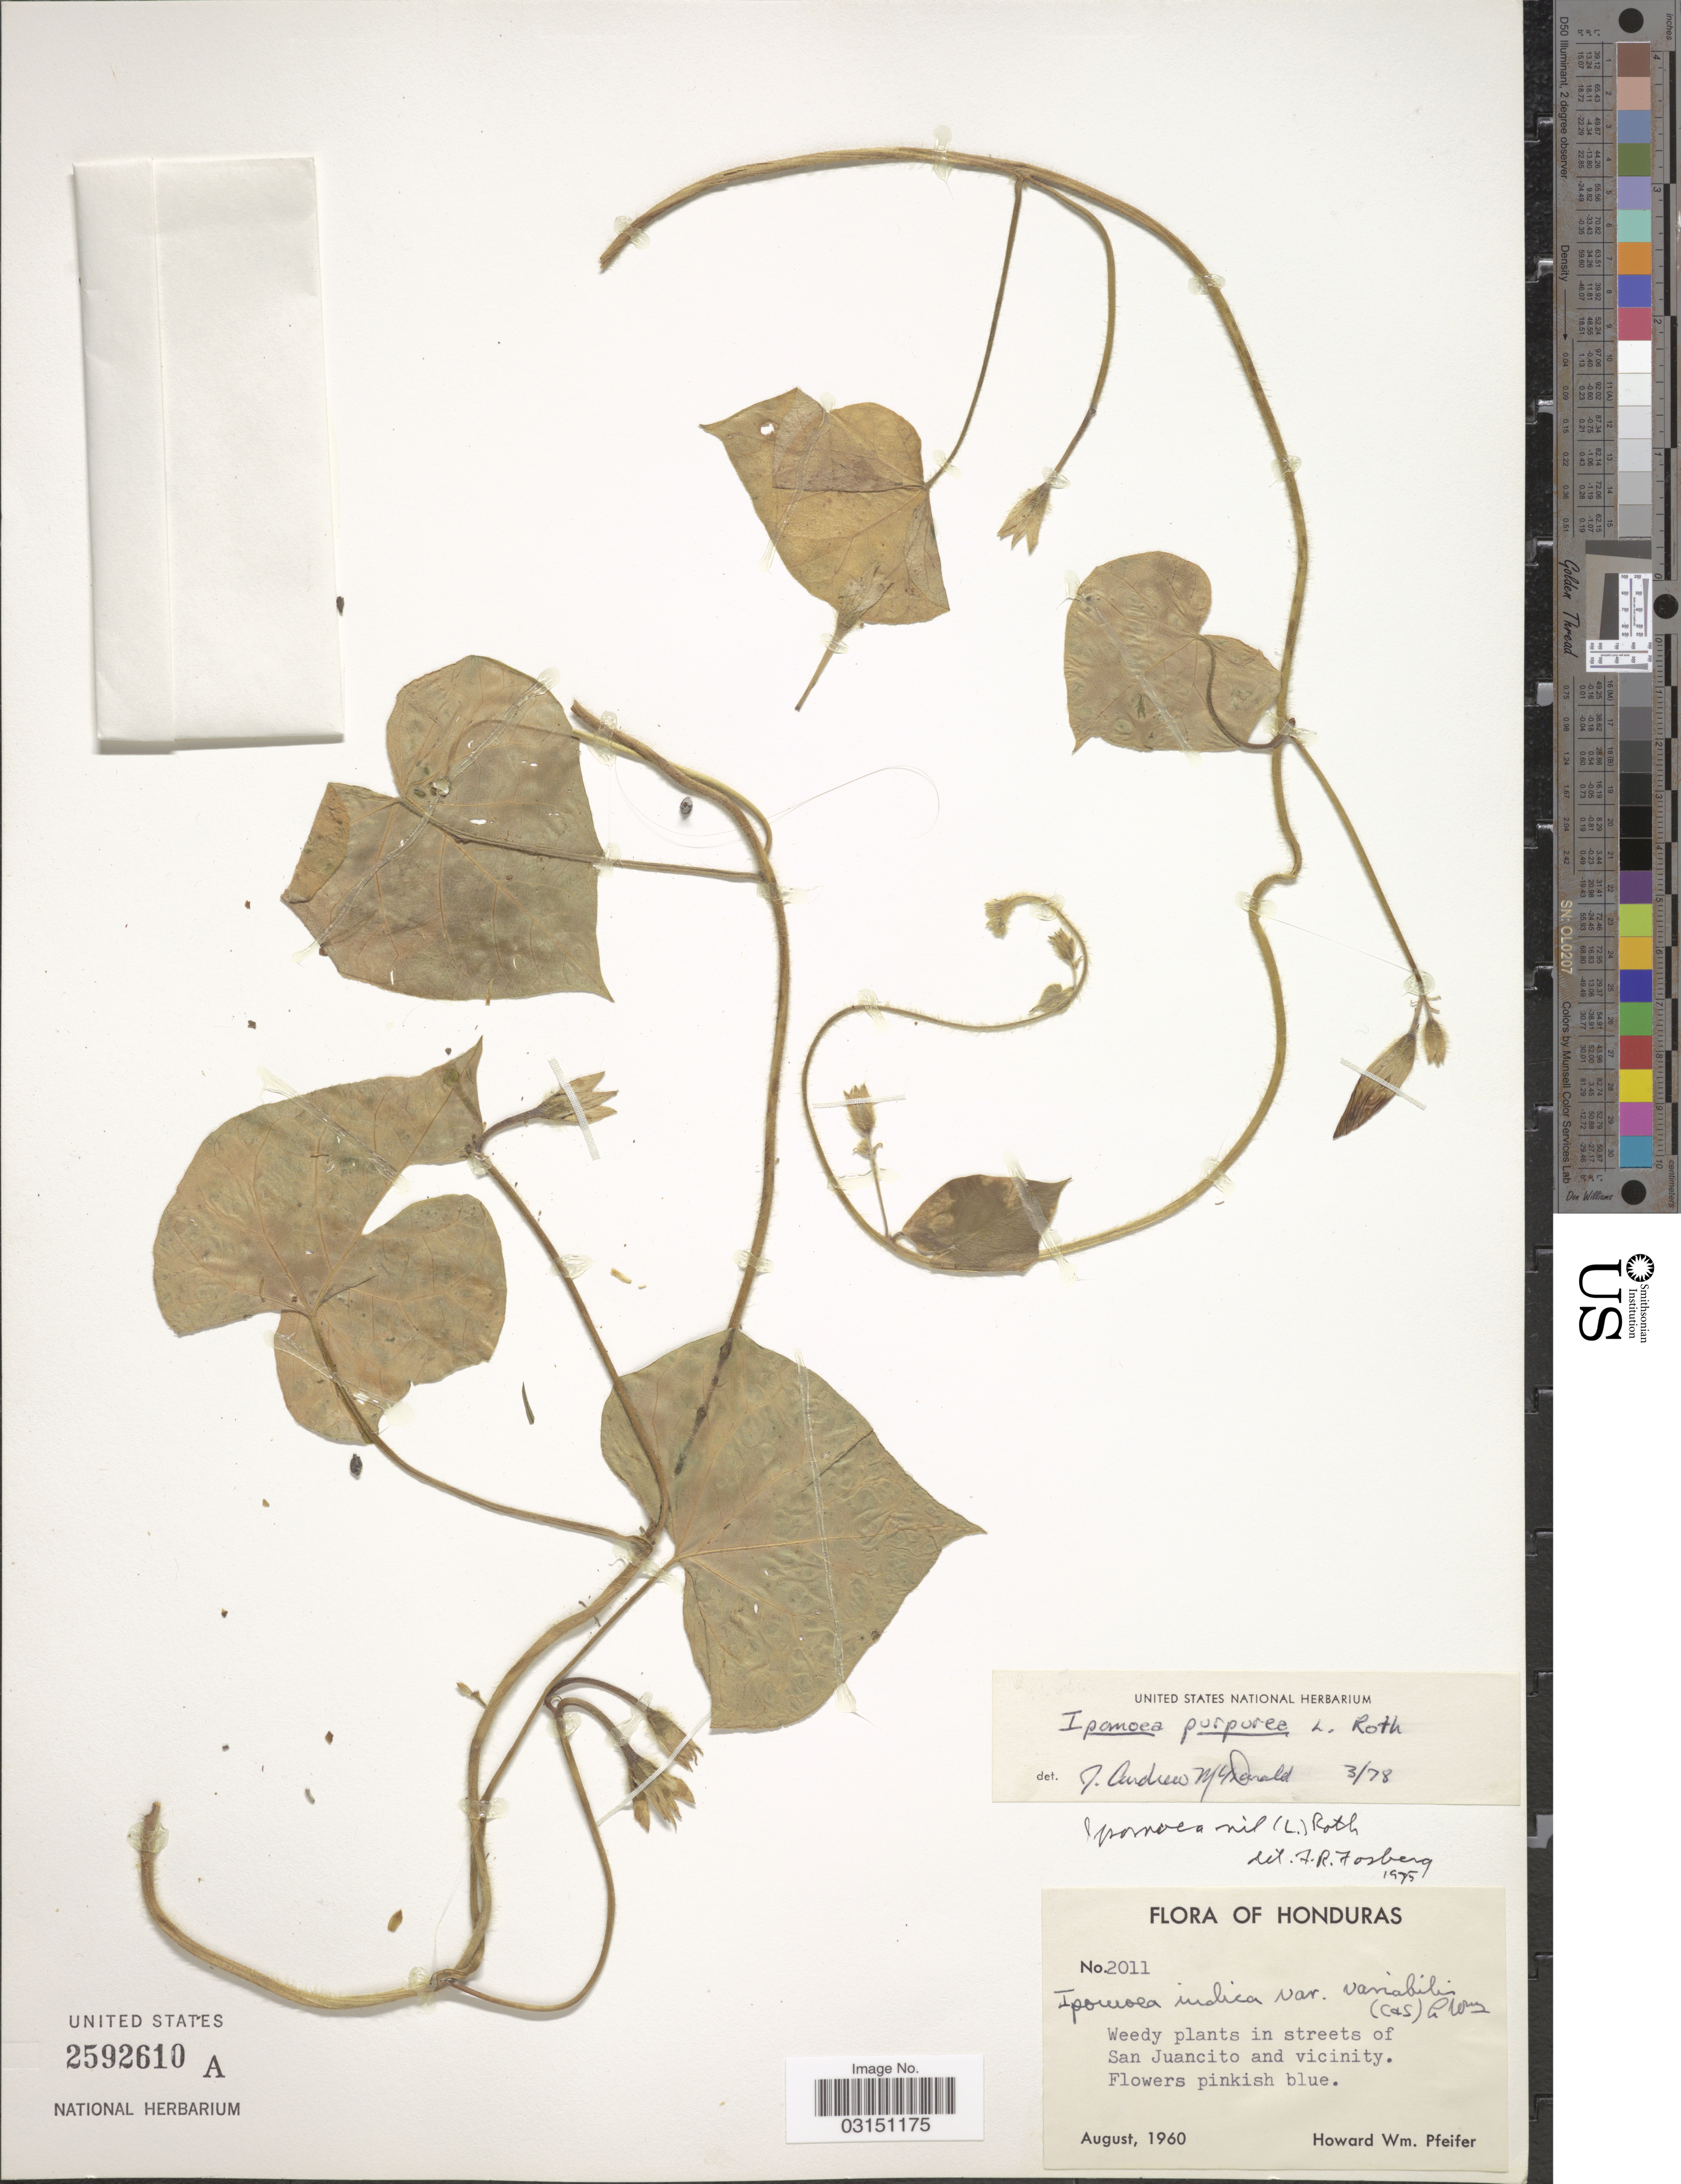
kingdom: Plantae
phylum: Tracheophyta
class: Magnoliopsida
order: Solanales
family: Convolvulaceae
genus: Ipomoea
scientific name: Ipomoea purpurea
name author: (L.) Roth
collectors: H. W. Pfeifer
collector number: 2011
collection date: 1960-08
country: Honduras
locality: Weedy plants in streets of San Juancito and vicinity.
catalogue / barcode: US 2592610A